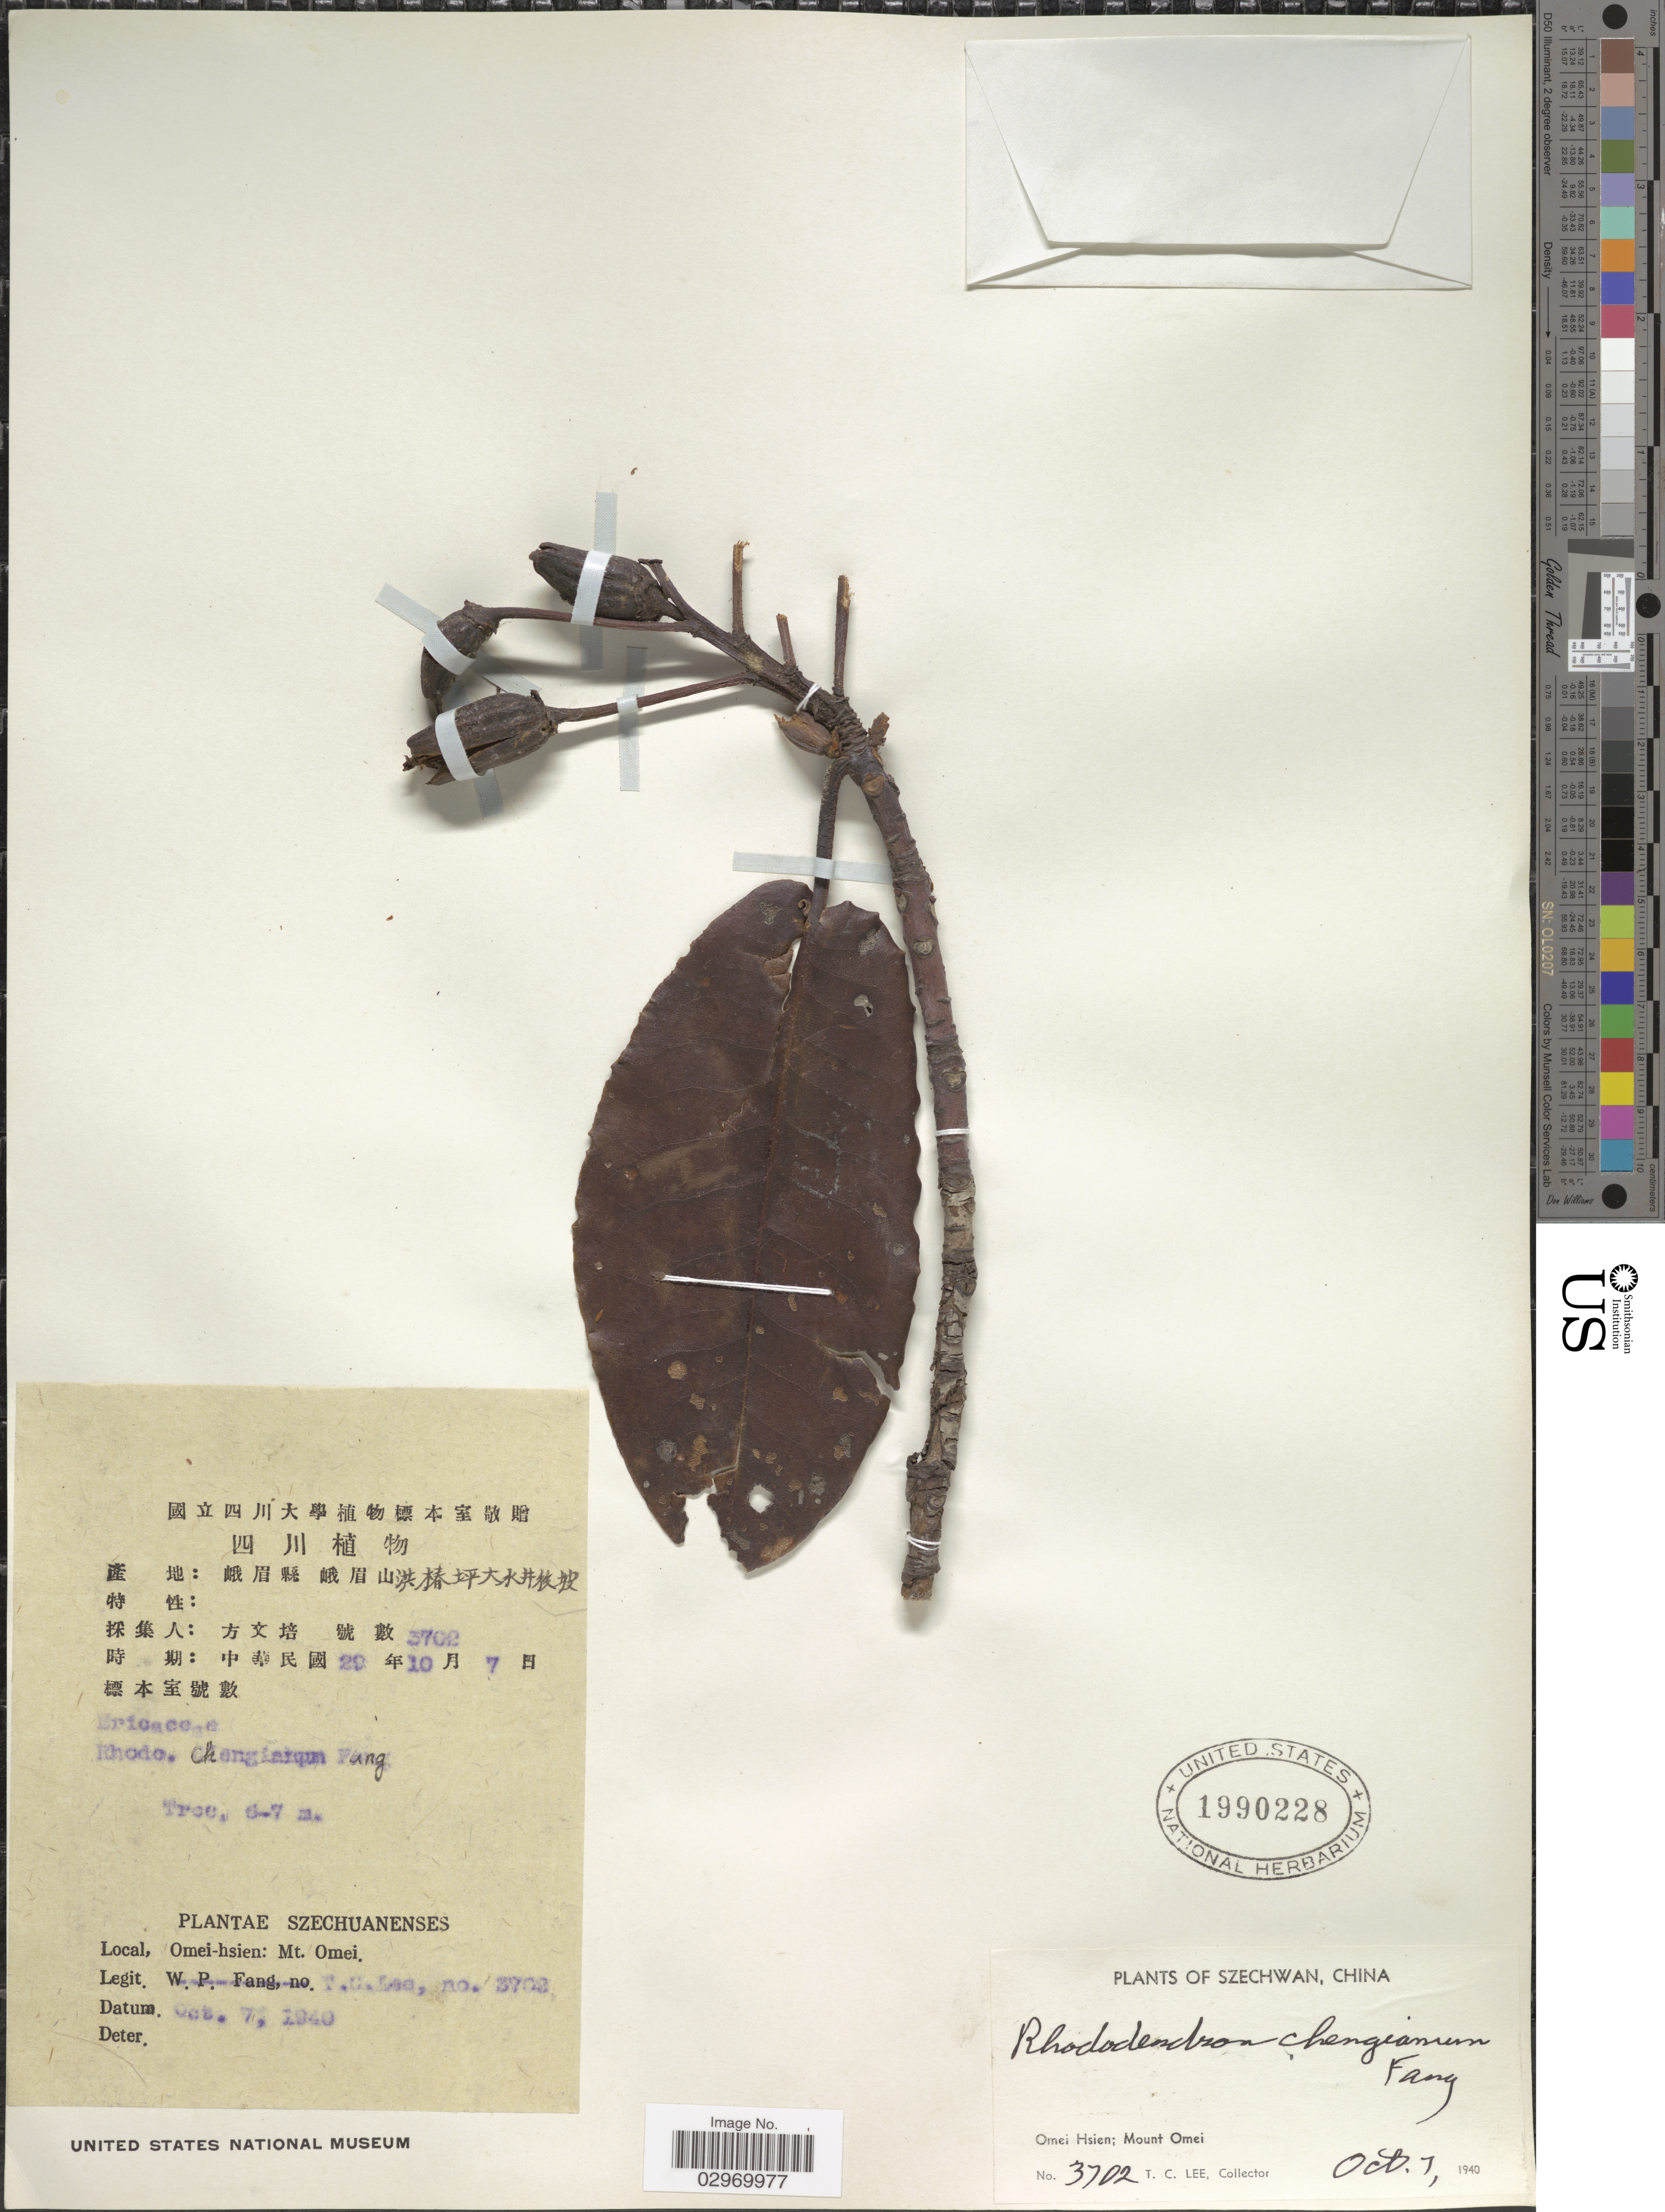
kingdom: Plantae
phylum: Tracheophyta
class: Magnoliopsida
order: Ericales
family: Ericaceae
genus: Rhododendron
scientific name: Rhododendron changii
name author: (W.P. Fang) W.P. Fang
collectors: T. Lee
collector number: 3702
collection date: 1940-10-07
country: China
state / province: Sichuan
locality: Szechwan, Omei Hsien, Mount Omei.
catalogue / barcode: US 1990228